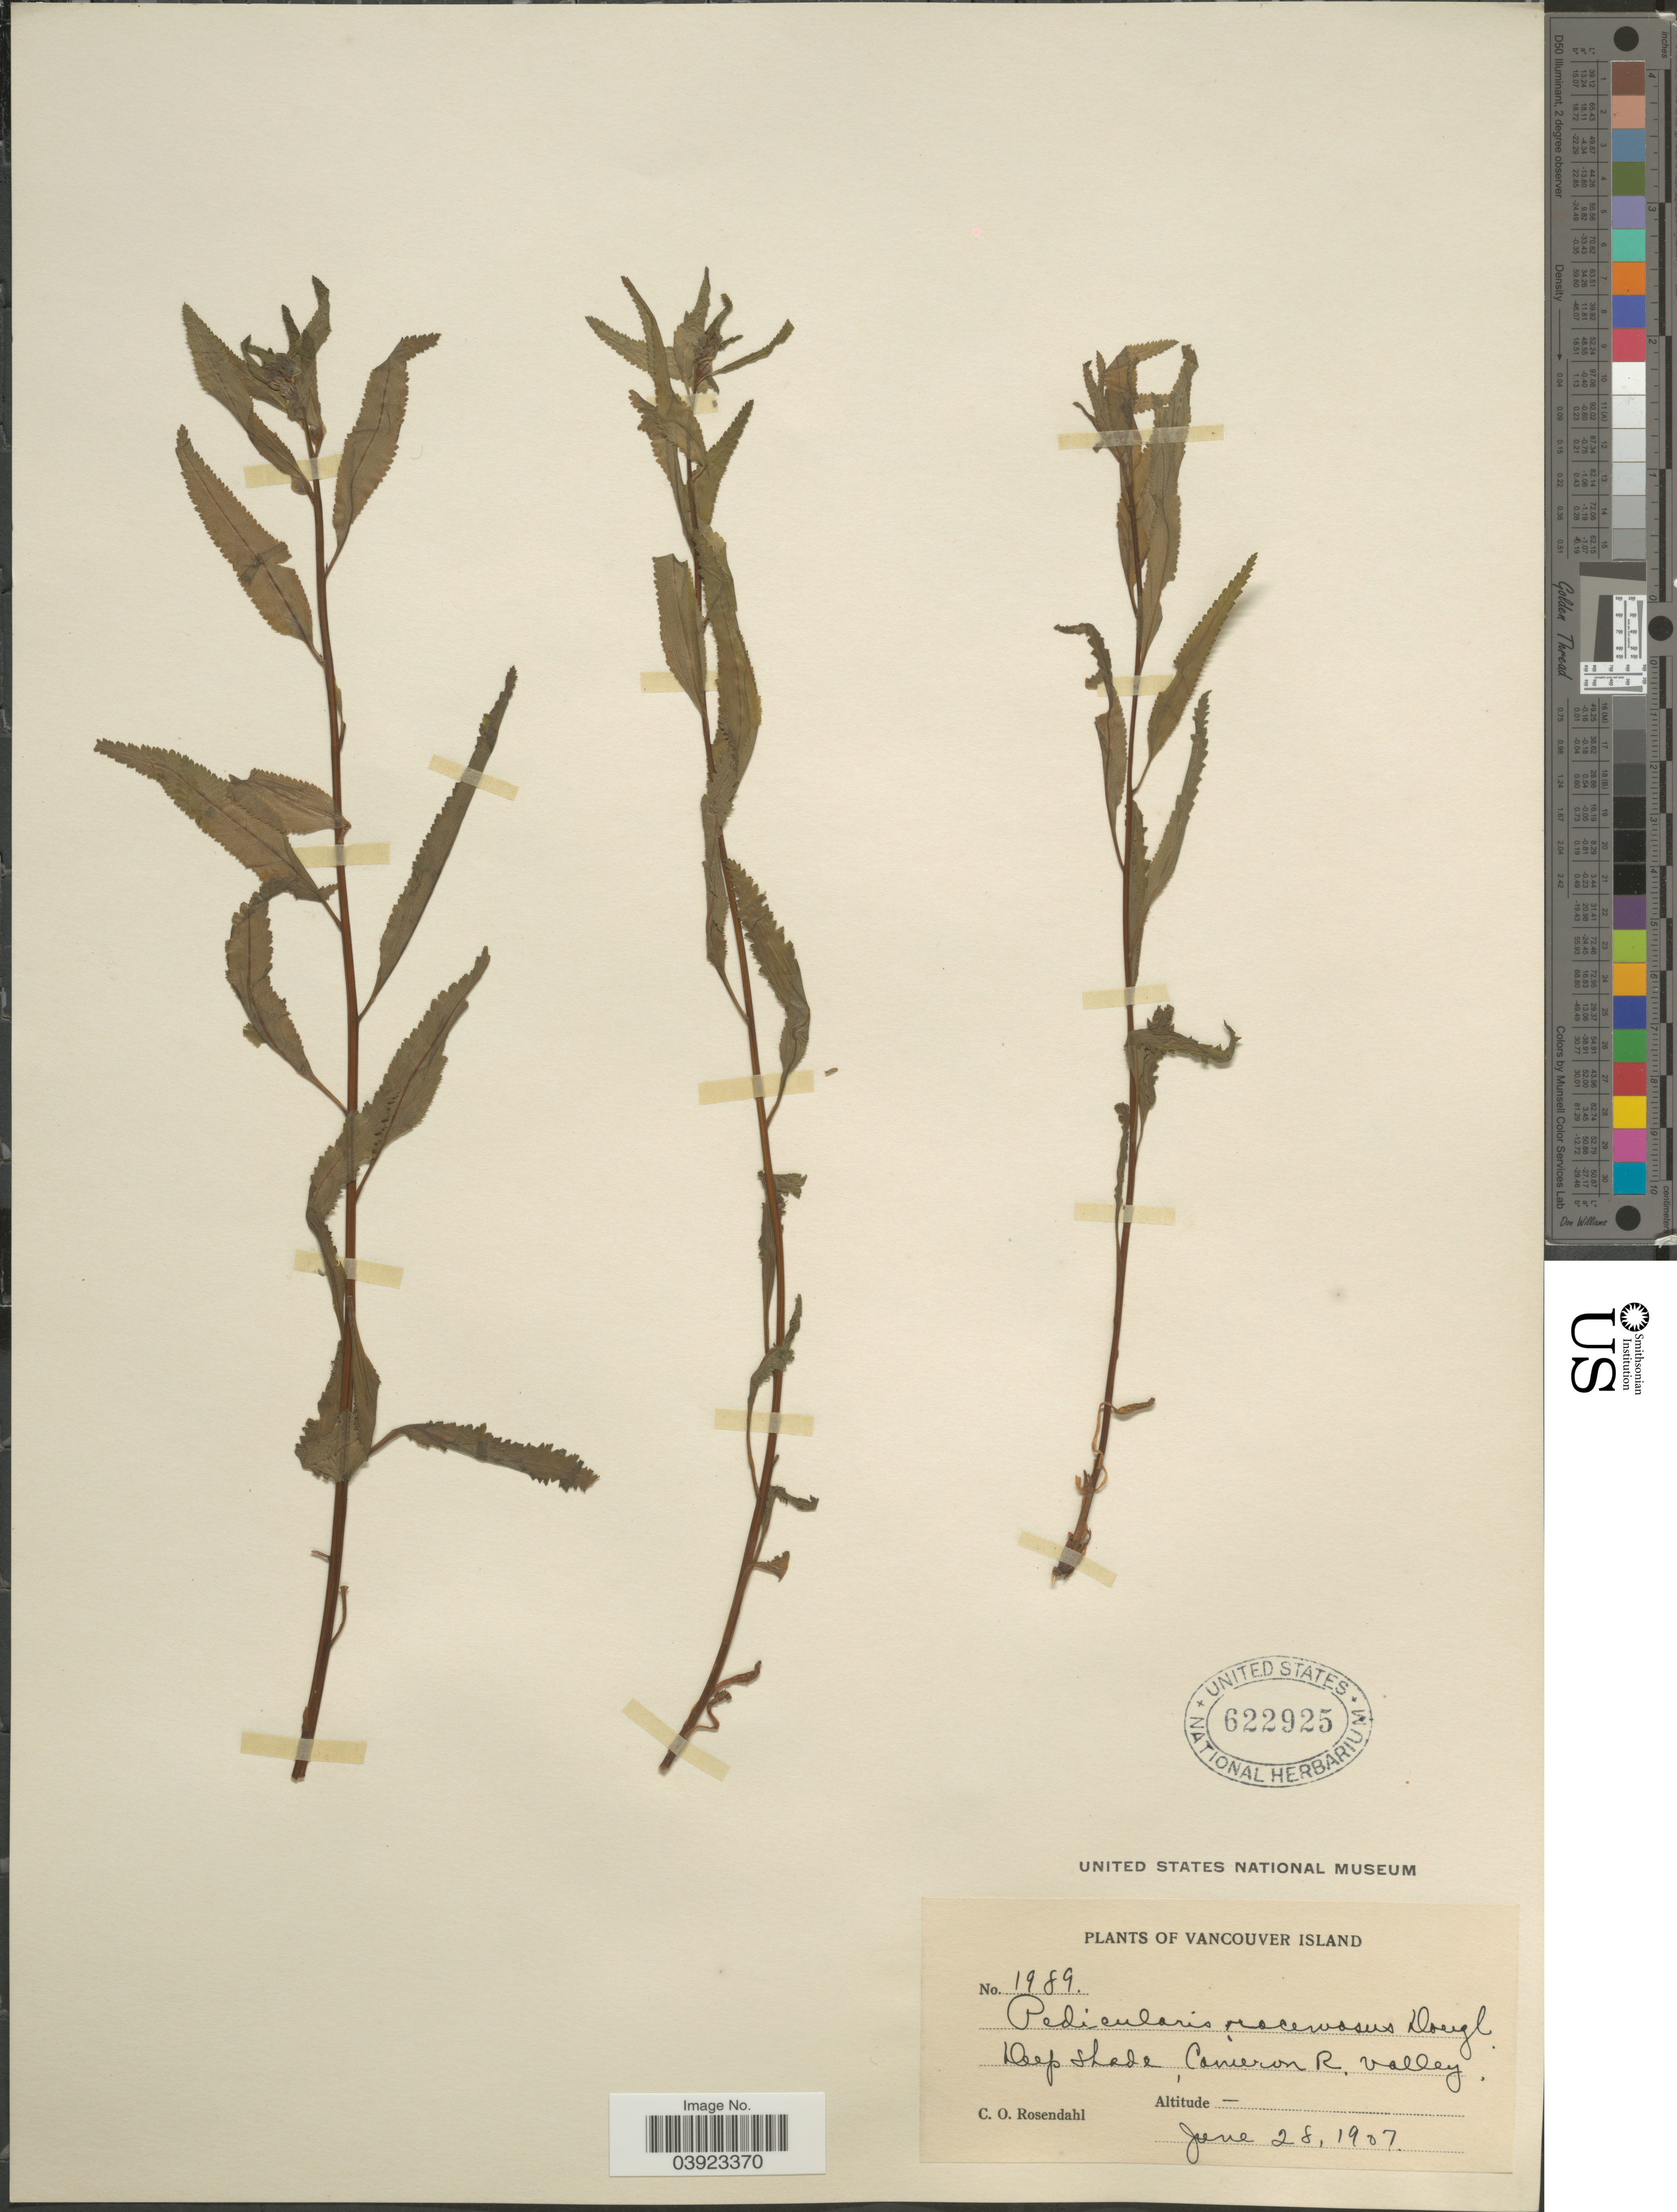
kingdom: Plantae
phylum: Tracheophyta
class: Magnoliopsida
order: Lamiales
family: Orobanchaceae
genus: Pedicularis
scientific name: Pedicularis racemosa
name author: Douglas ex Benth.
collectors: C. O. Rosendahl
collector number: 1989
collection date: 1907-06-28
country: Canada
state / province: British Columbia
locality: Vancouver Island. Cameron R. Valley.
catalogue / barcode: US 622925